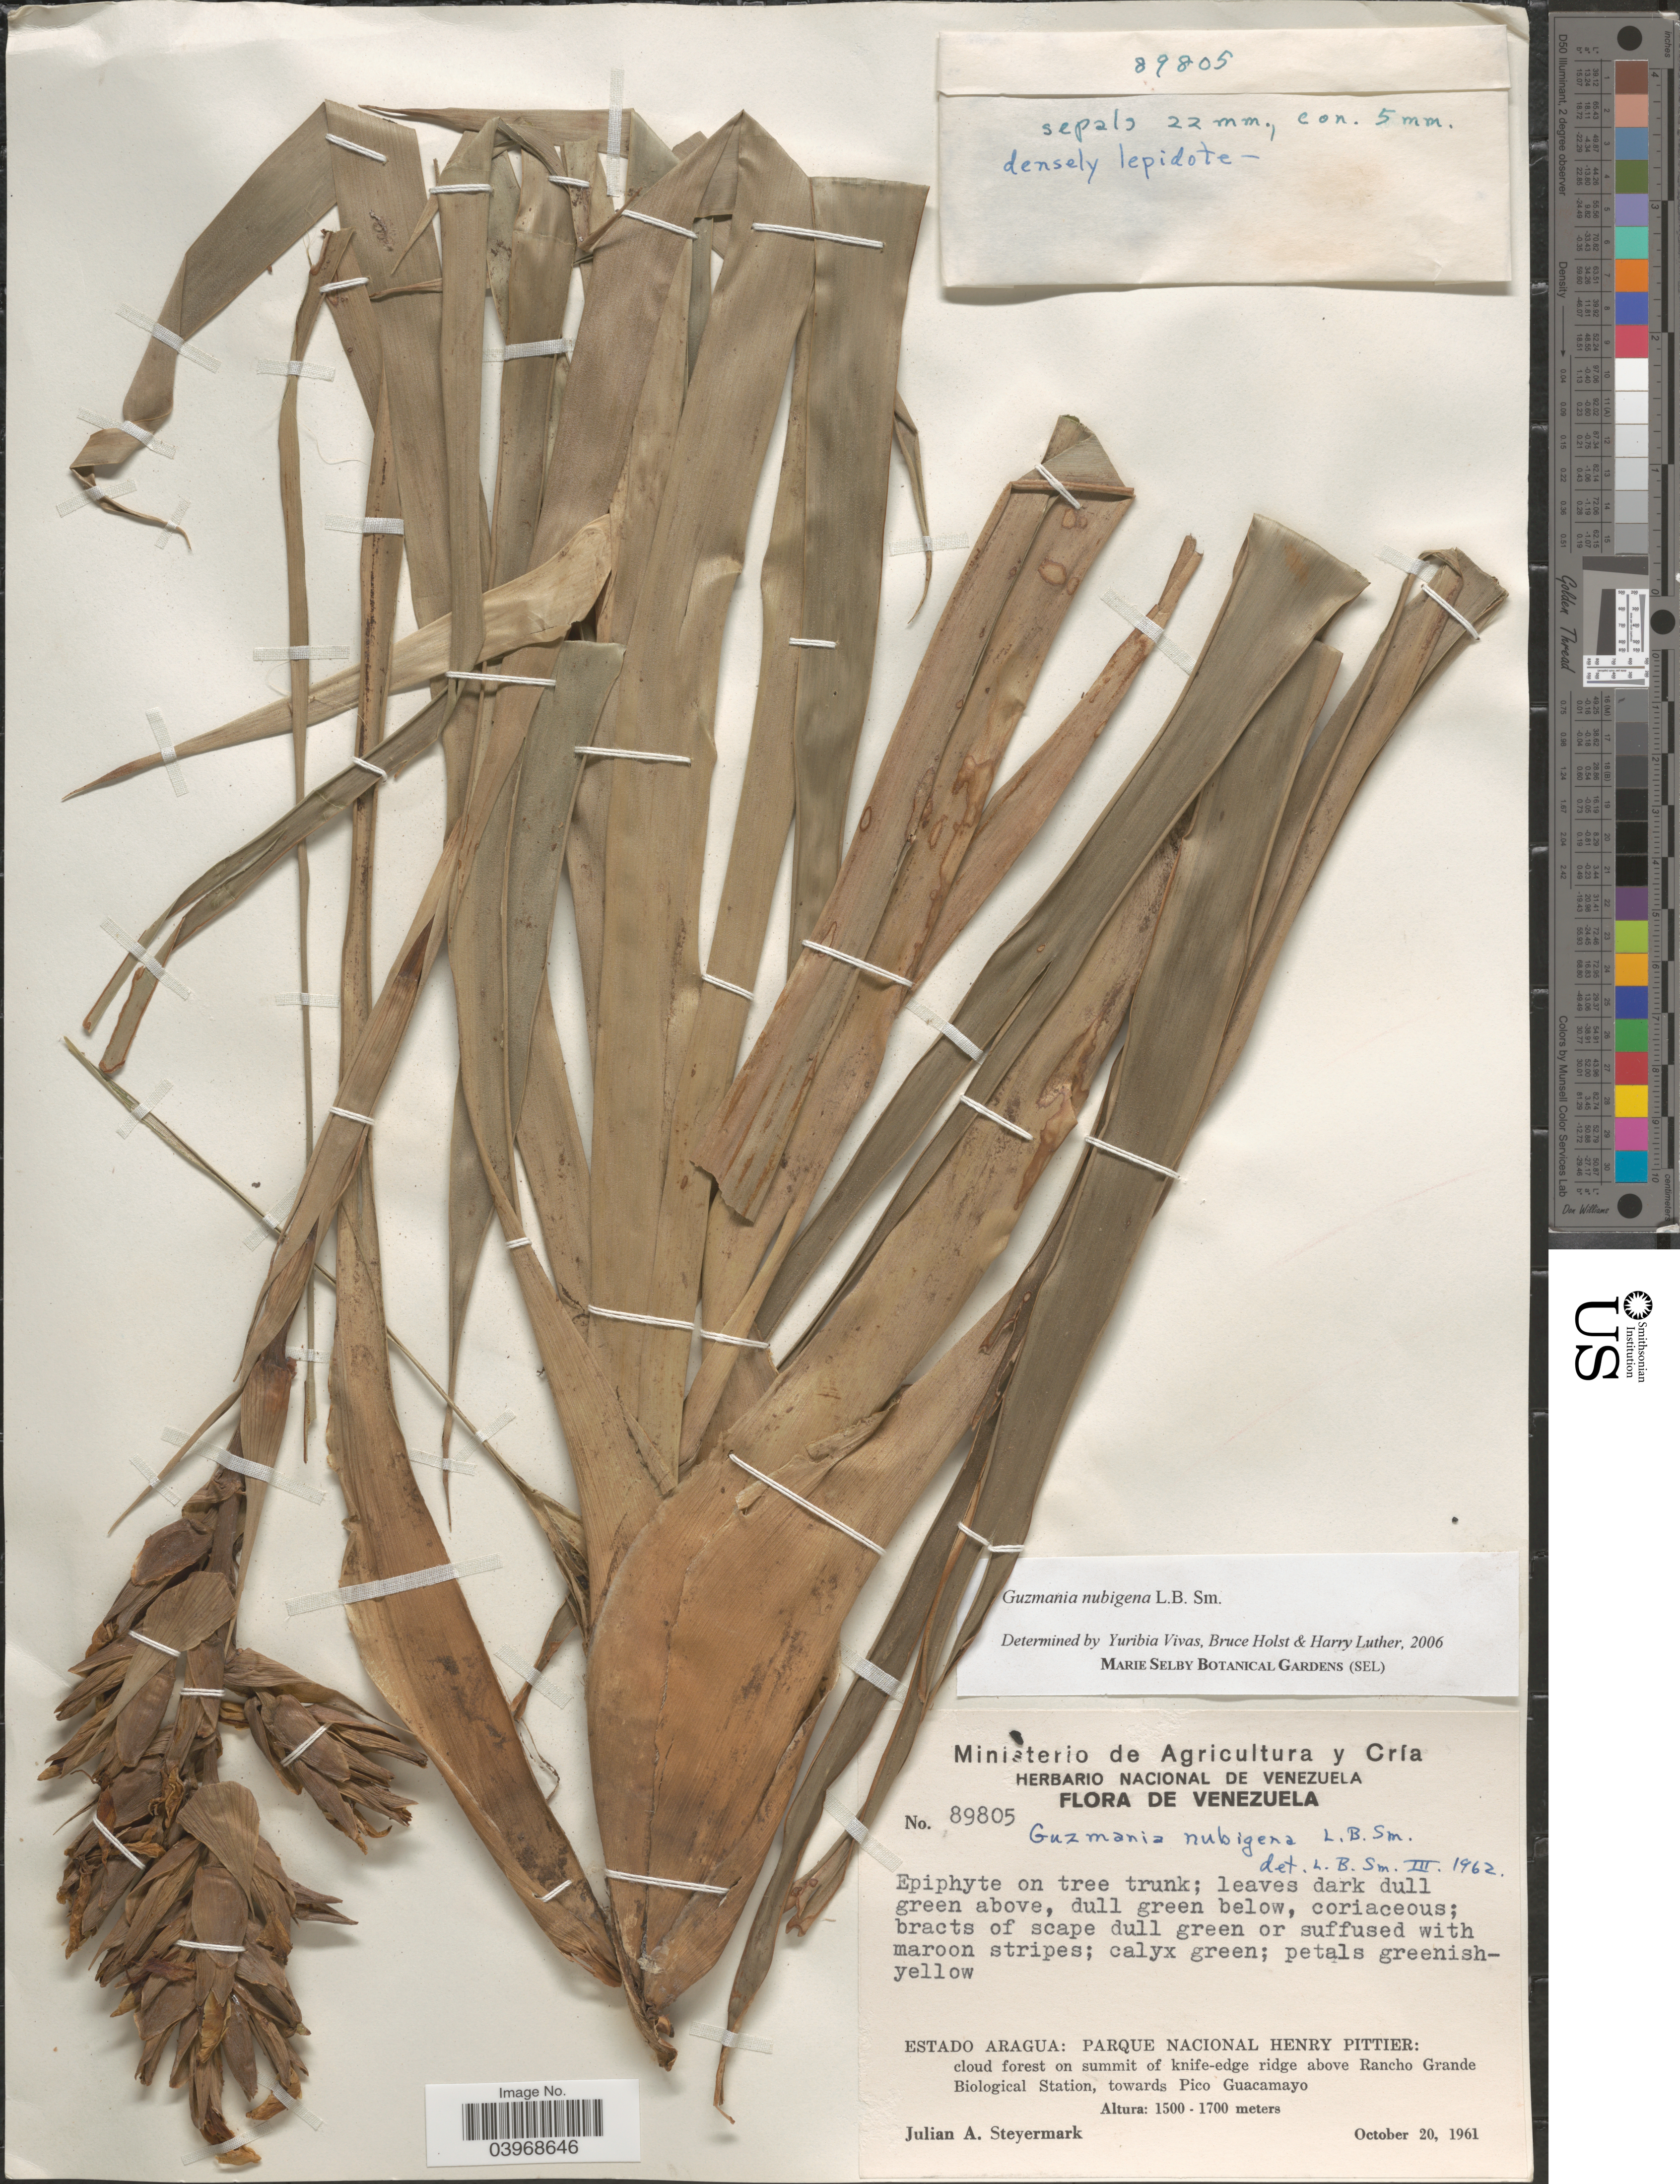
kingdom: Plantae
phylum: Tracheophyta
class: Liliopsida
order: Poales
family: Bromeliaceae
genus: Guzmania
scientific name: Guzmania nubigena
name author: L.B. Sm.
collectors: J. Steyermark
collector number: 89805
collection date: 1961-10-20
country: Venezuela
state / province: Aragua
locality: Parque Nacional Henry Pittier: cloud forest on summit of knife-edge ridge above Rancho Grande Biological Station, towards Pico Guacamayo.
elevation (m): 1500